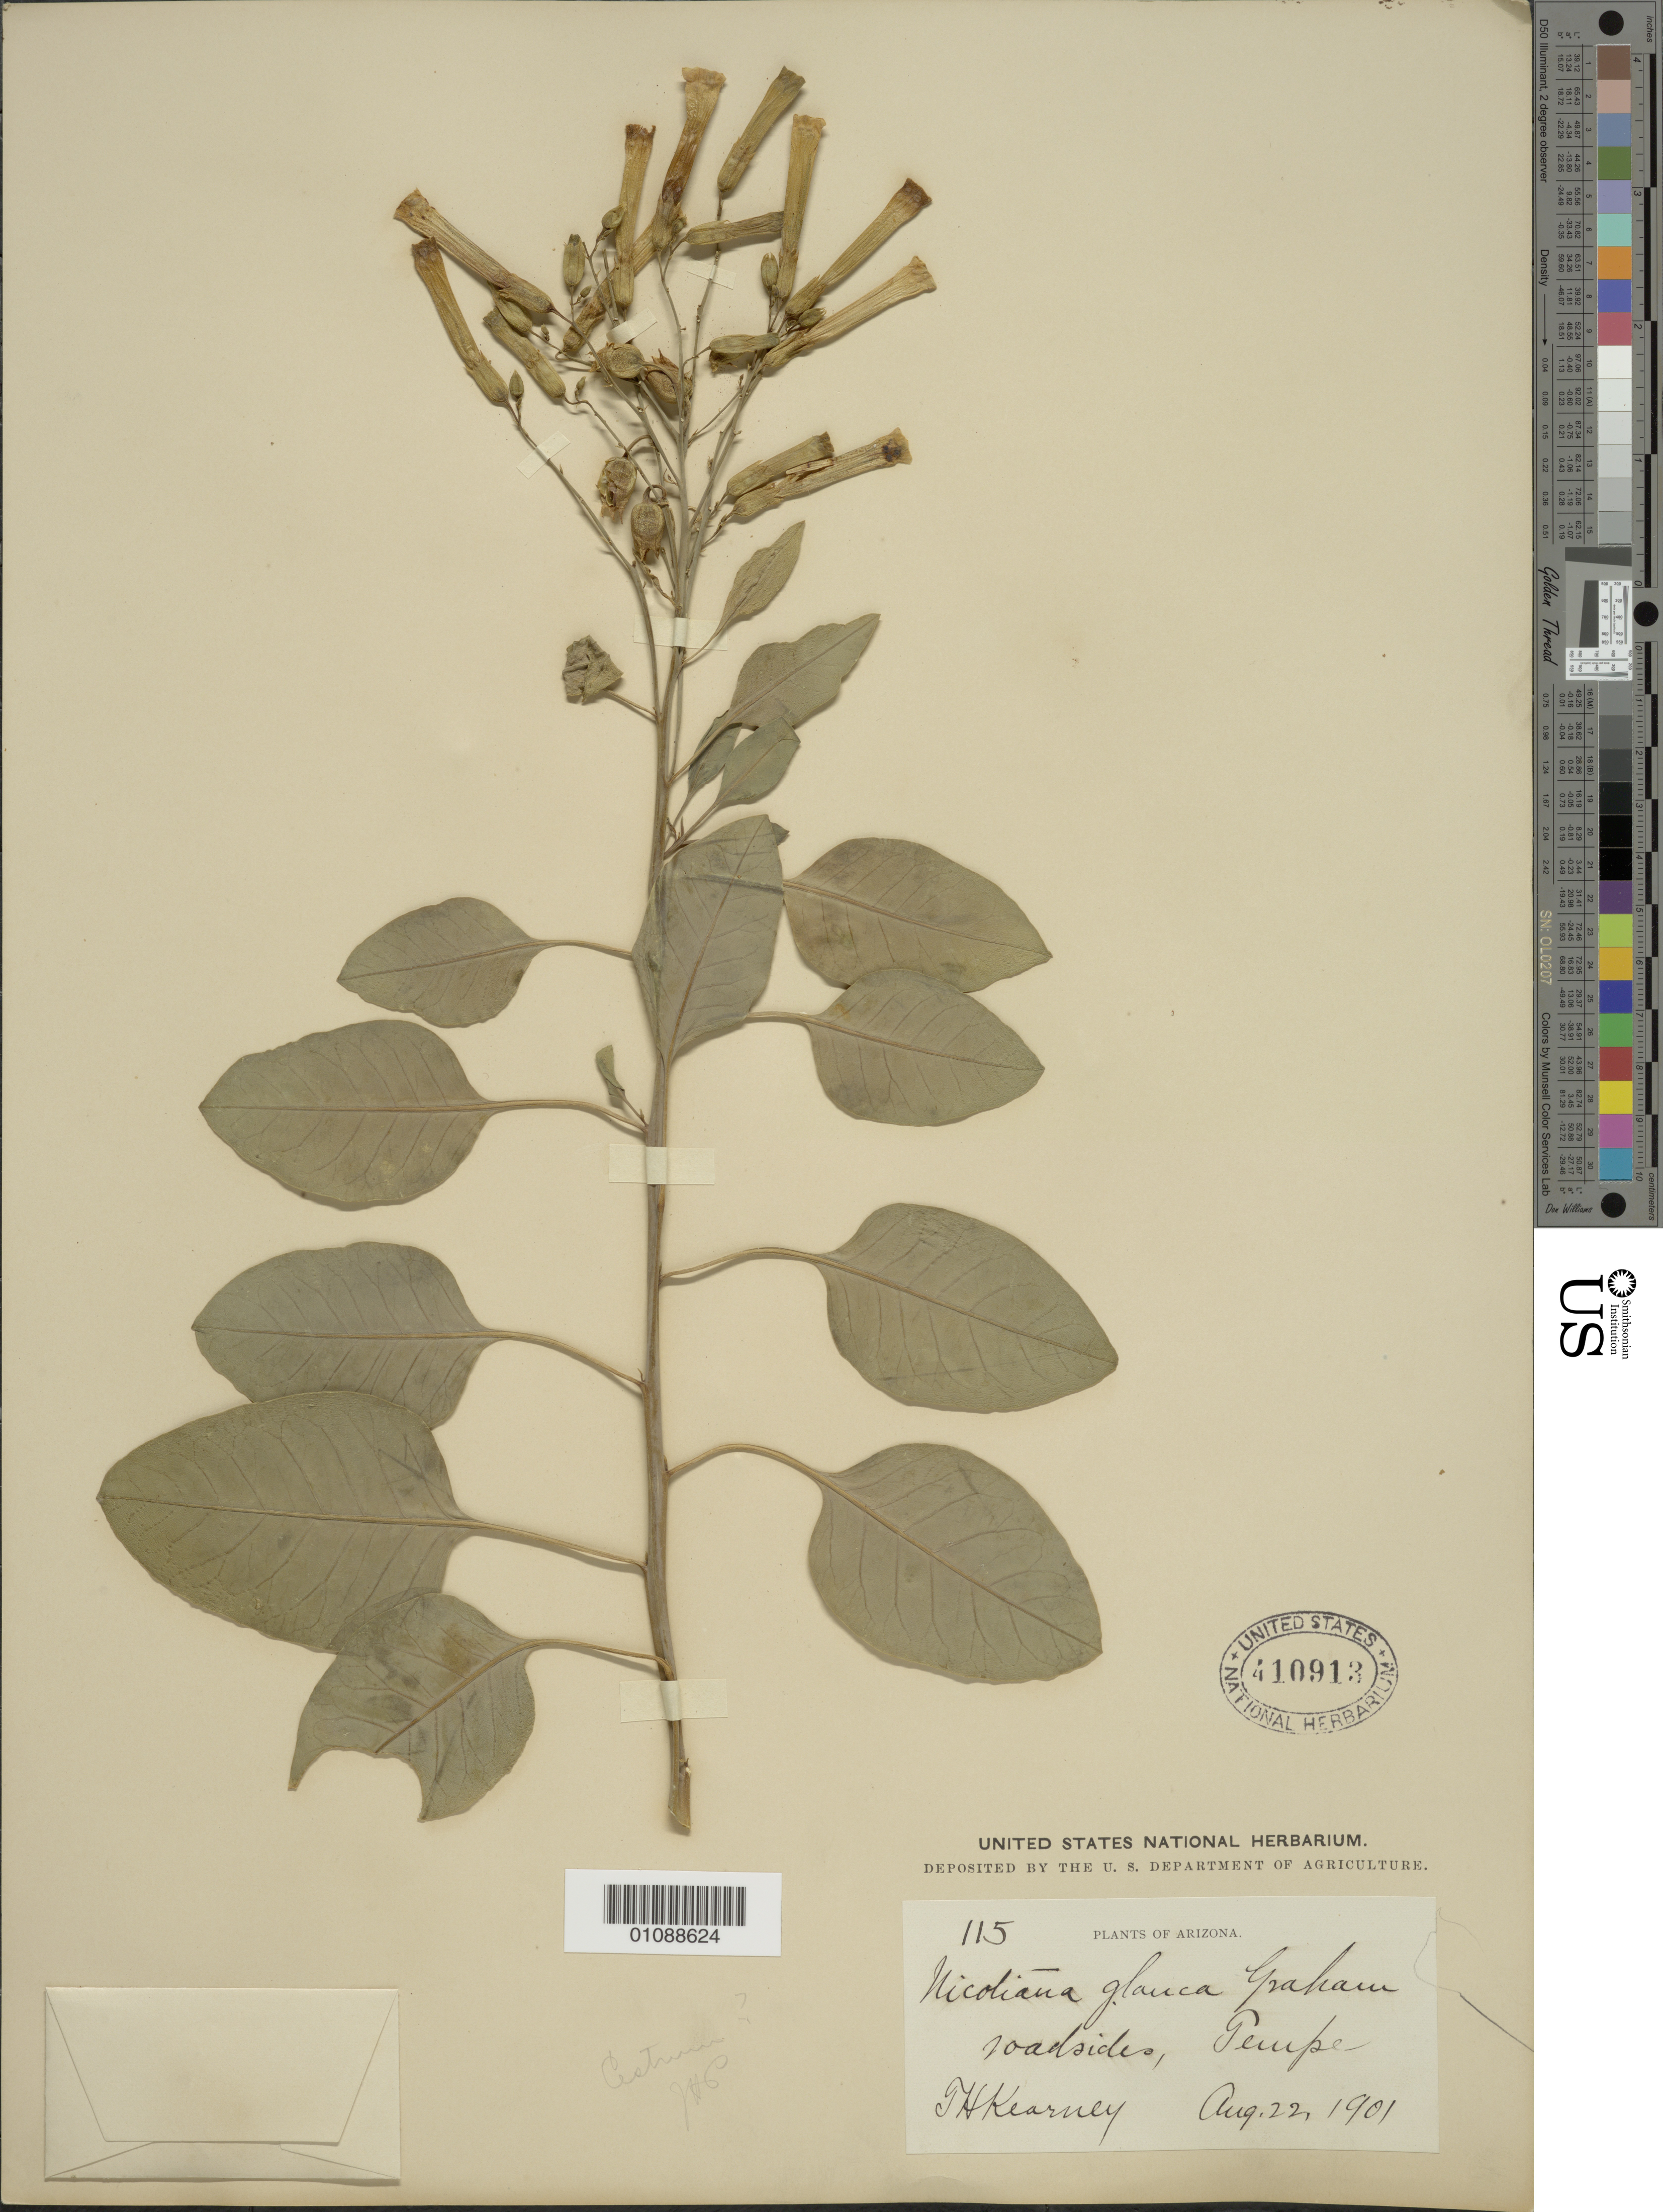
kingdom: Plantae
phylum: Tracheophyta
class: Magnoliopsida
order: Solanales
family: Solanaceae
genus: Nicotiana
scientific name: Nicotiana glauca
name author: Graham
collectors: T. H. Kearney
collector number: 115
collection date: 1901-08-22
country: United States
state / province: Arizona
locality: Roadsides, Tempe.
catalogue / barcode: US 410913